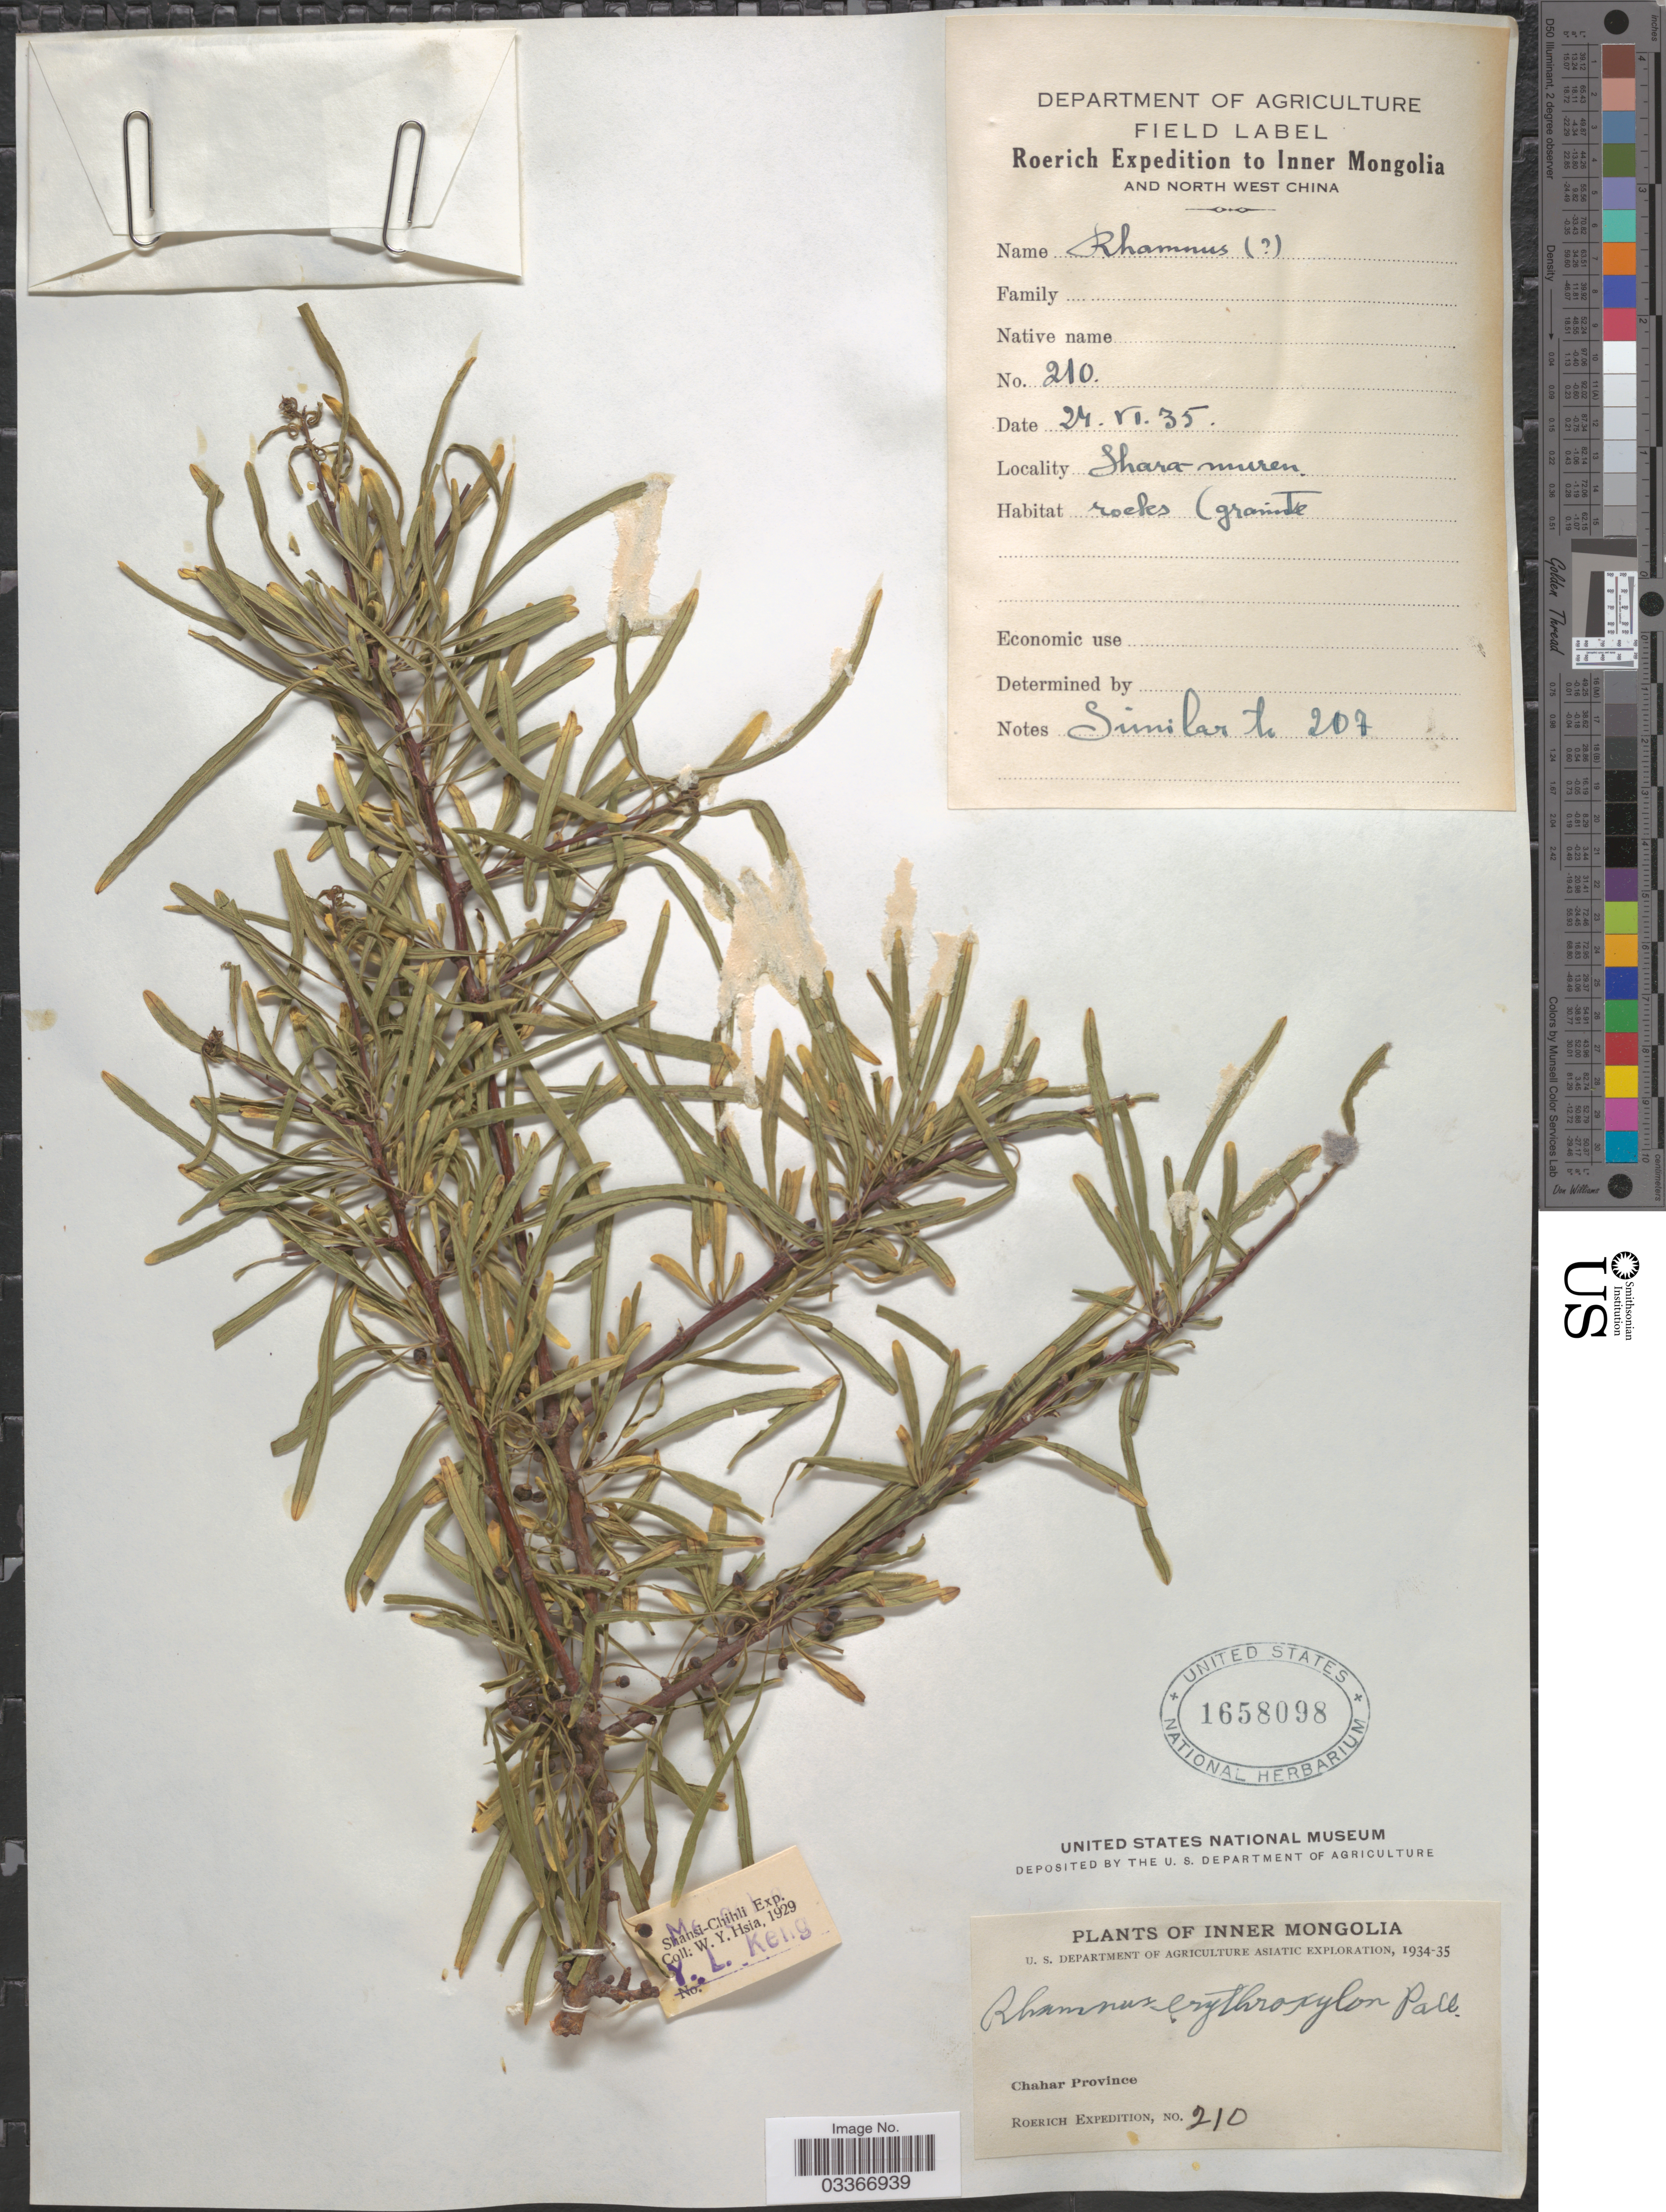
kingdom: Plantae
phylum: Tracheophyta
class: Magnoliopsida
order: Rosales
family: Rhamnaceae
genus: Rhamnus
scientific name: Rhamnus erythroxylon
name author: Pall.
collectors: Roerich Expedition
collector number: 210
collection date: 1935-06-24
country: China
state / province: Nei Monggol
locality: Inner Mongolia. Chahar Province. Shara-muren.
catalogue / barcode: US 1658098